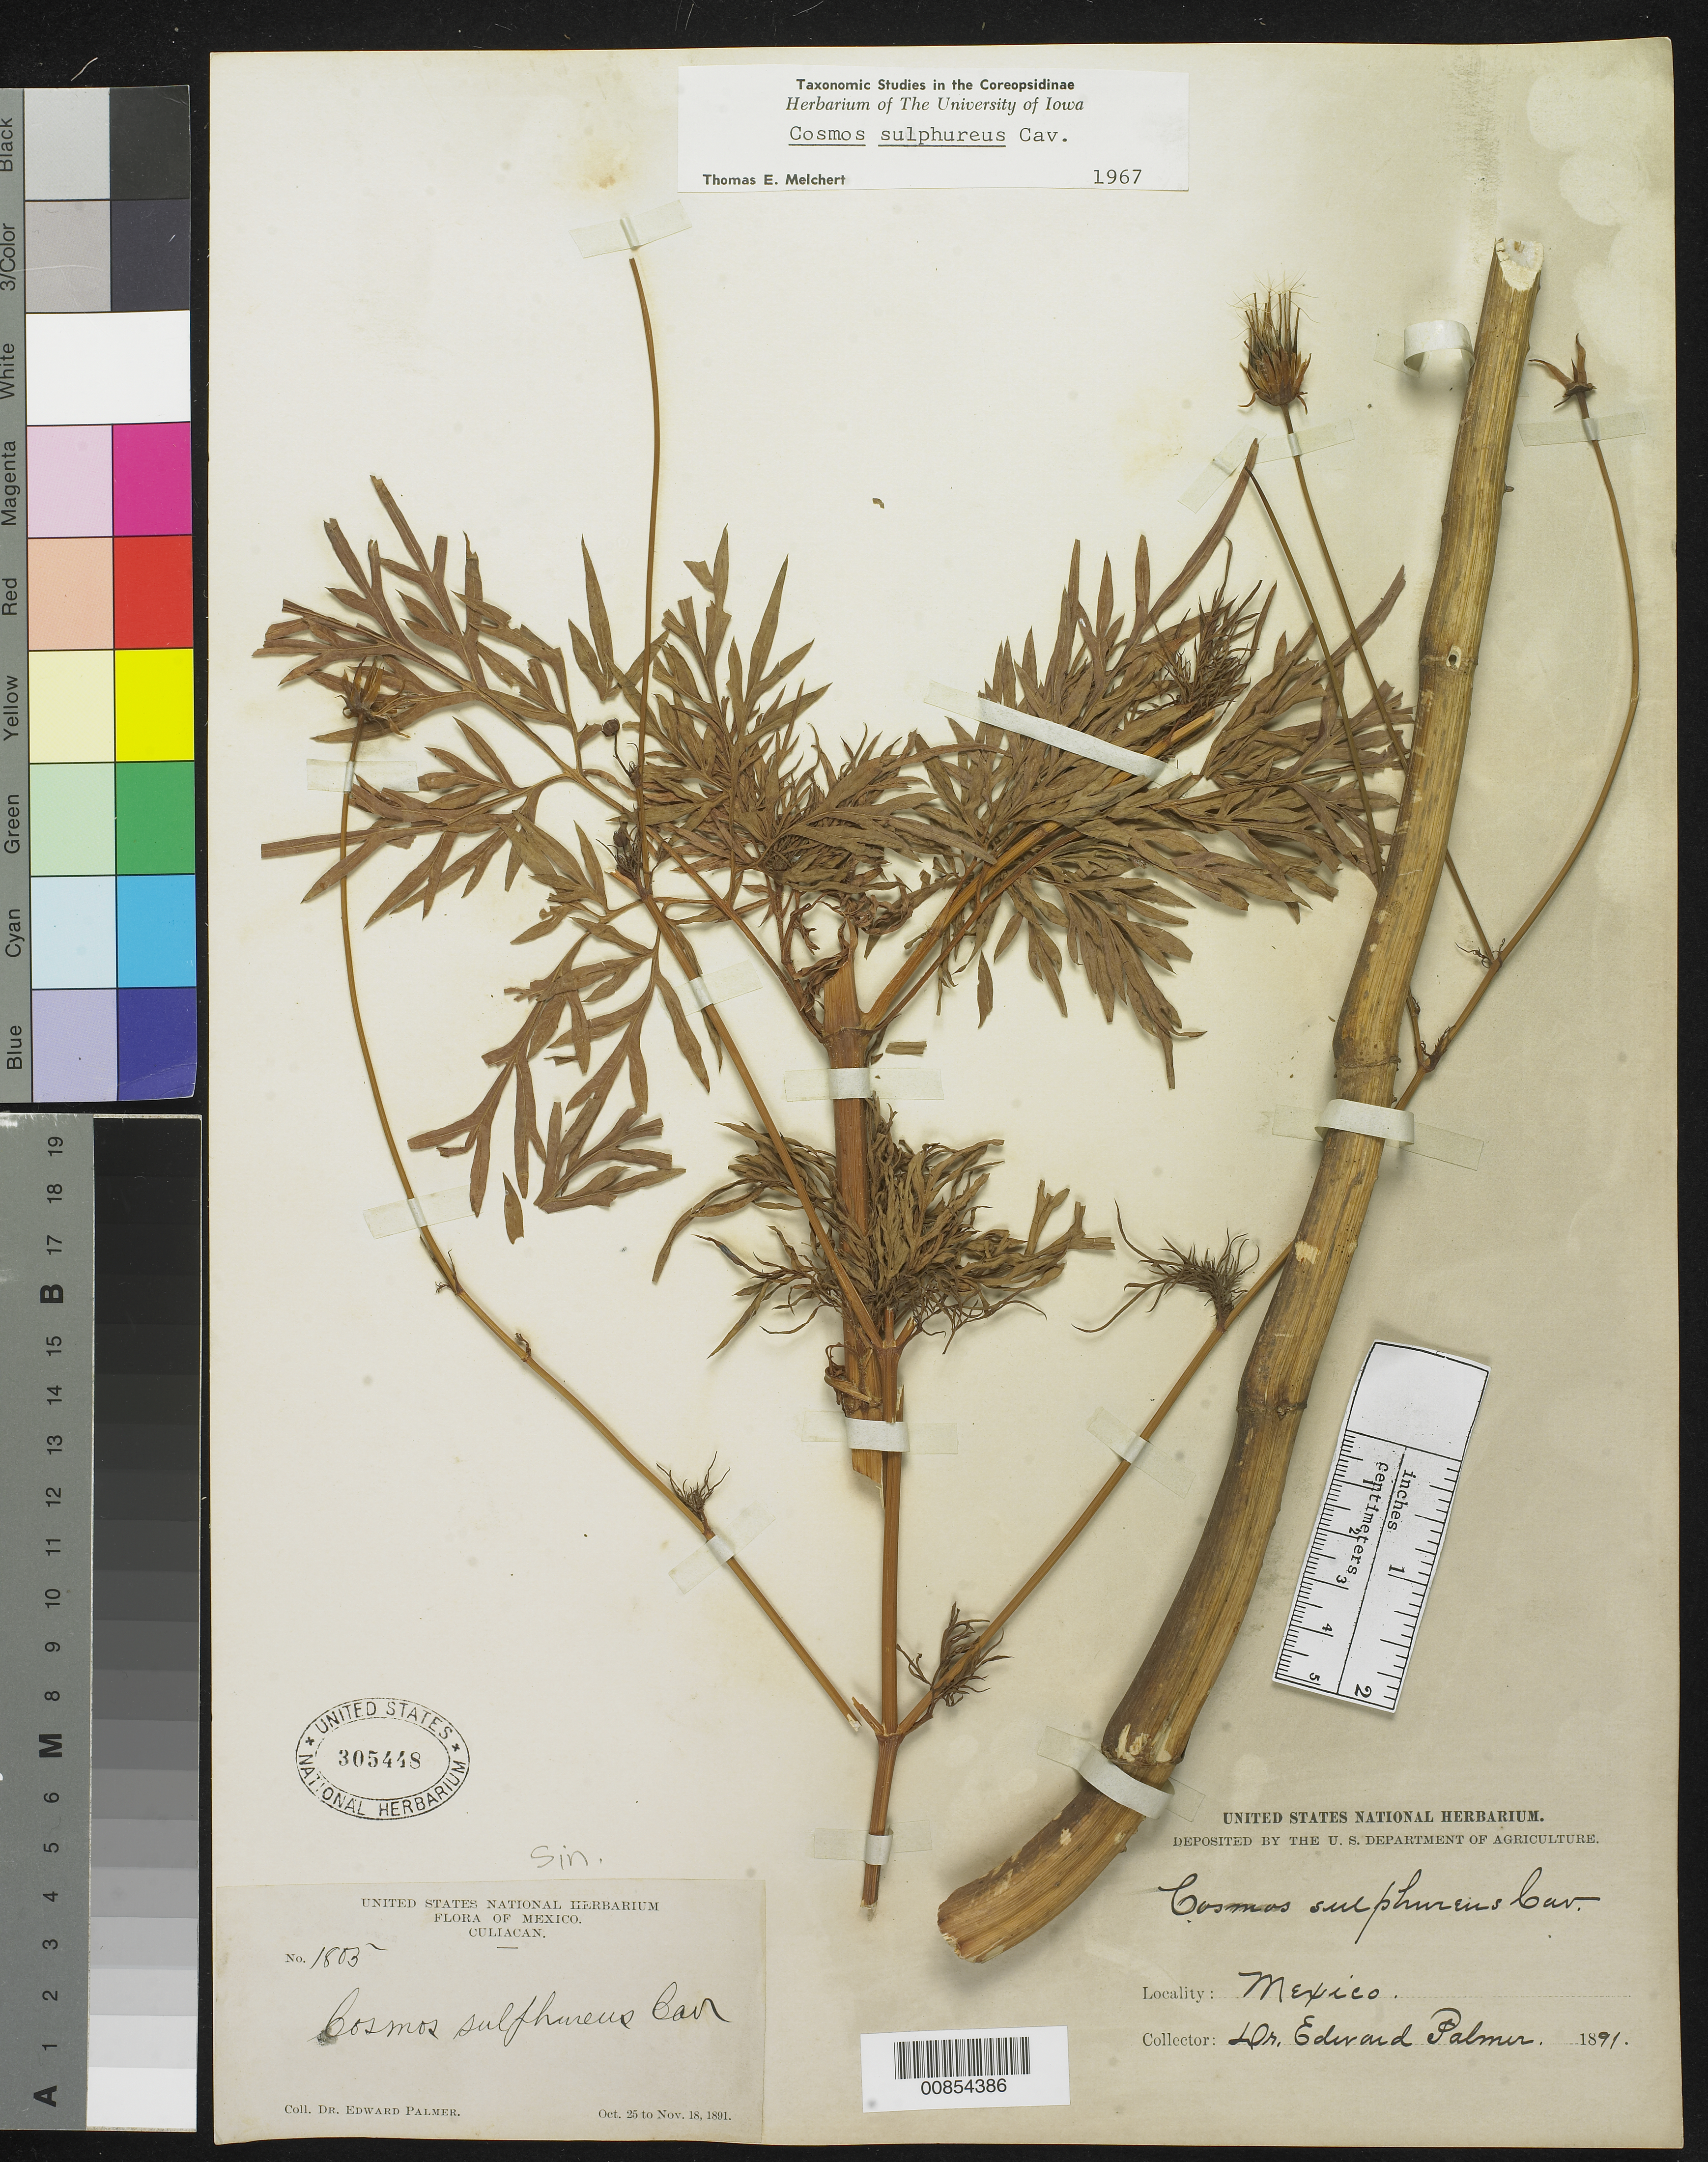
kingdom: Plantae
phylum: Tracheophyta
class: Magnoliopsida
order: Asterales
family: Asteraceae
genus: Cosmos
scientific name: Cosmos sulphureus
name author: Cav.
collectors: E. Palmer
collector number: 1805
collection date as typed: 25 Oct 1891 to 18 Nov 1891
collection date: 1891-10-25/1891-11-18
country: Mexico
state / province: Sinaloa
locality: Culiacan, Sinaloa.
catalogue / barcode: US 305448